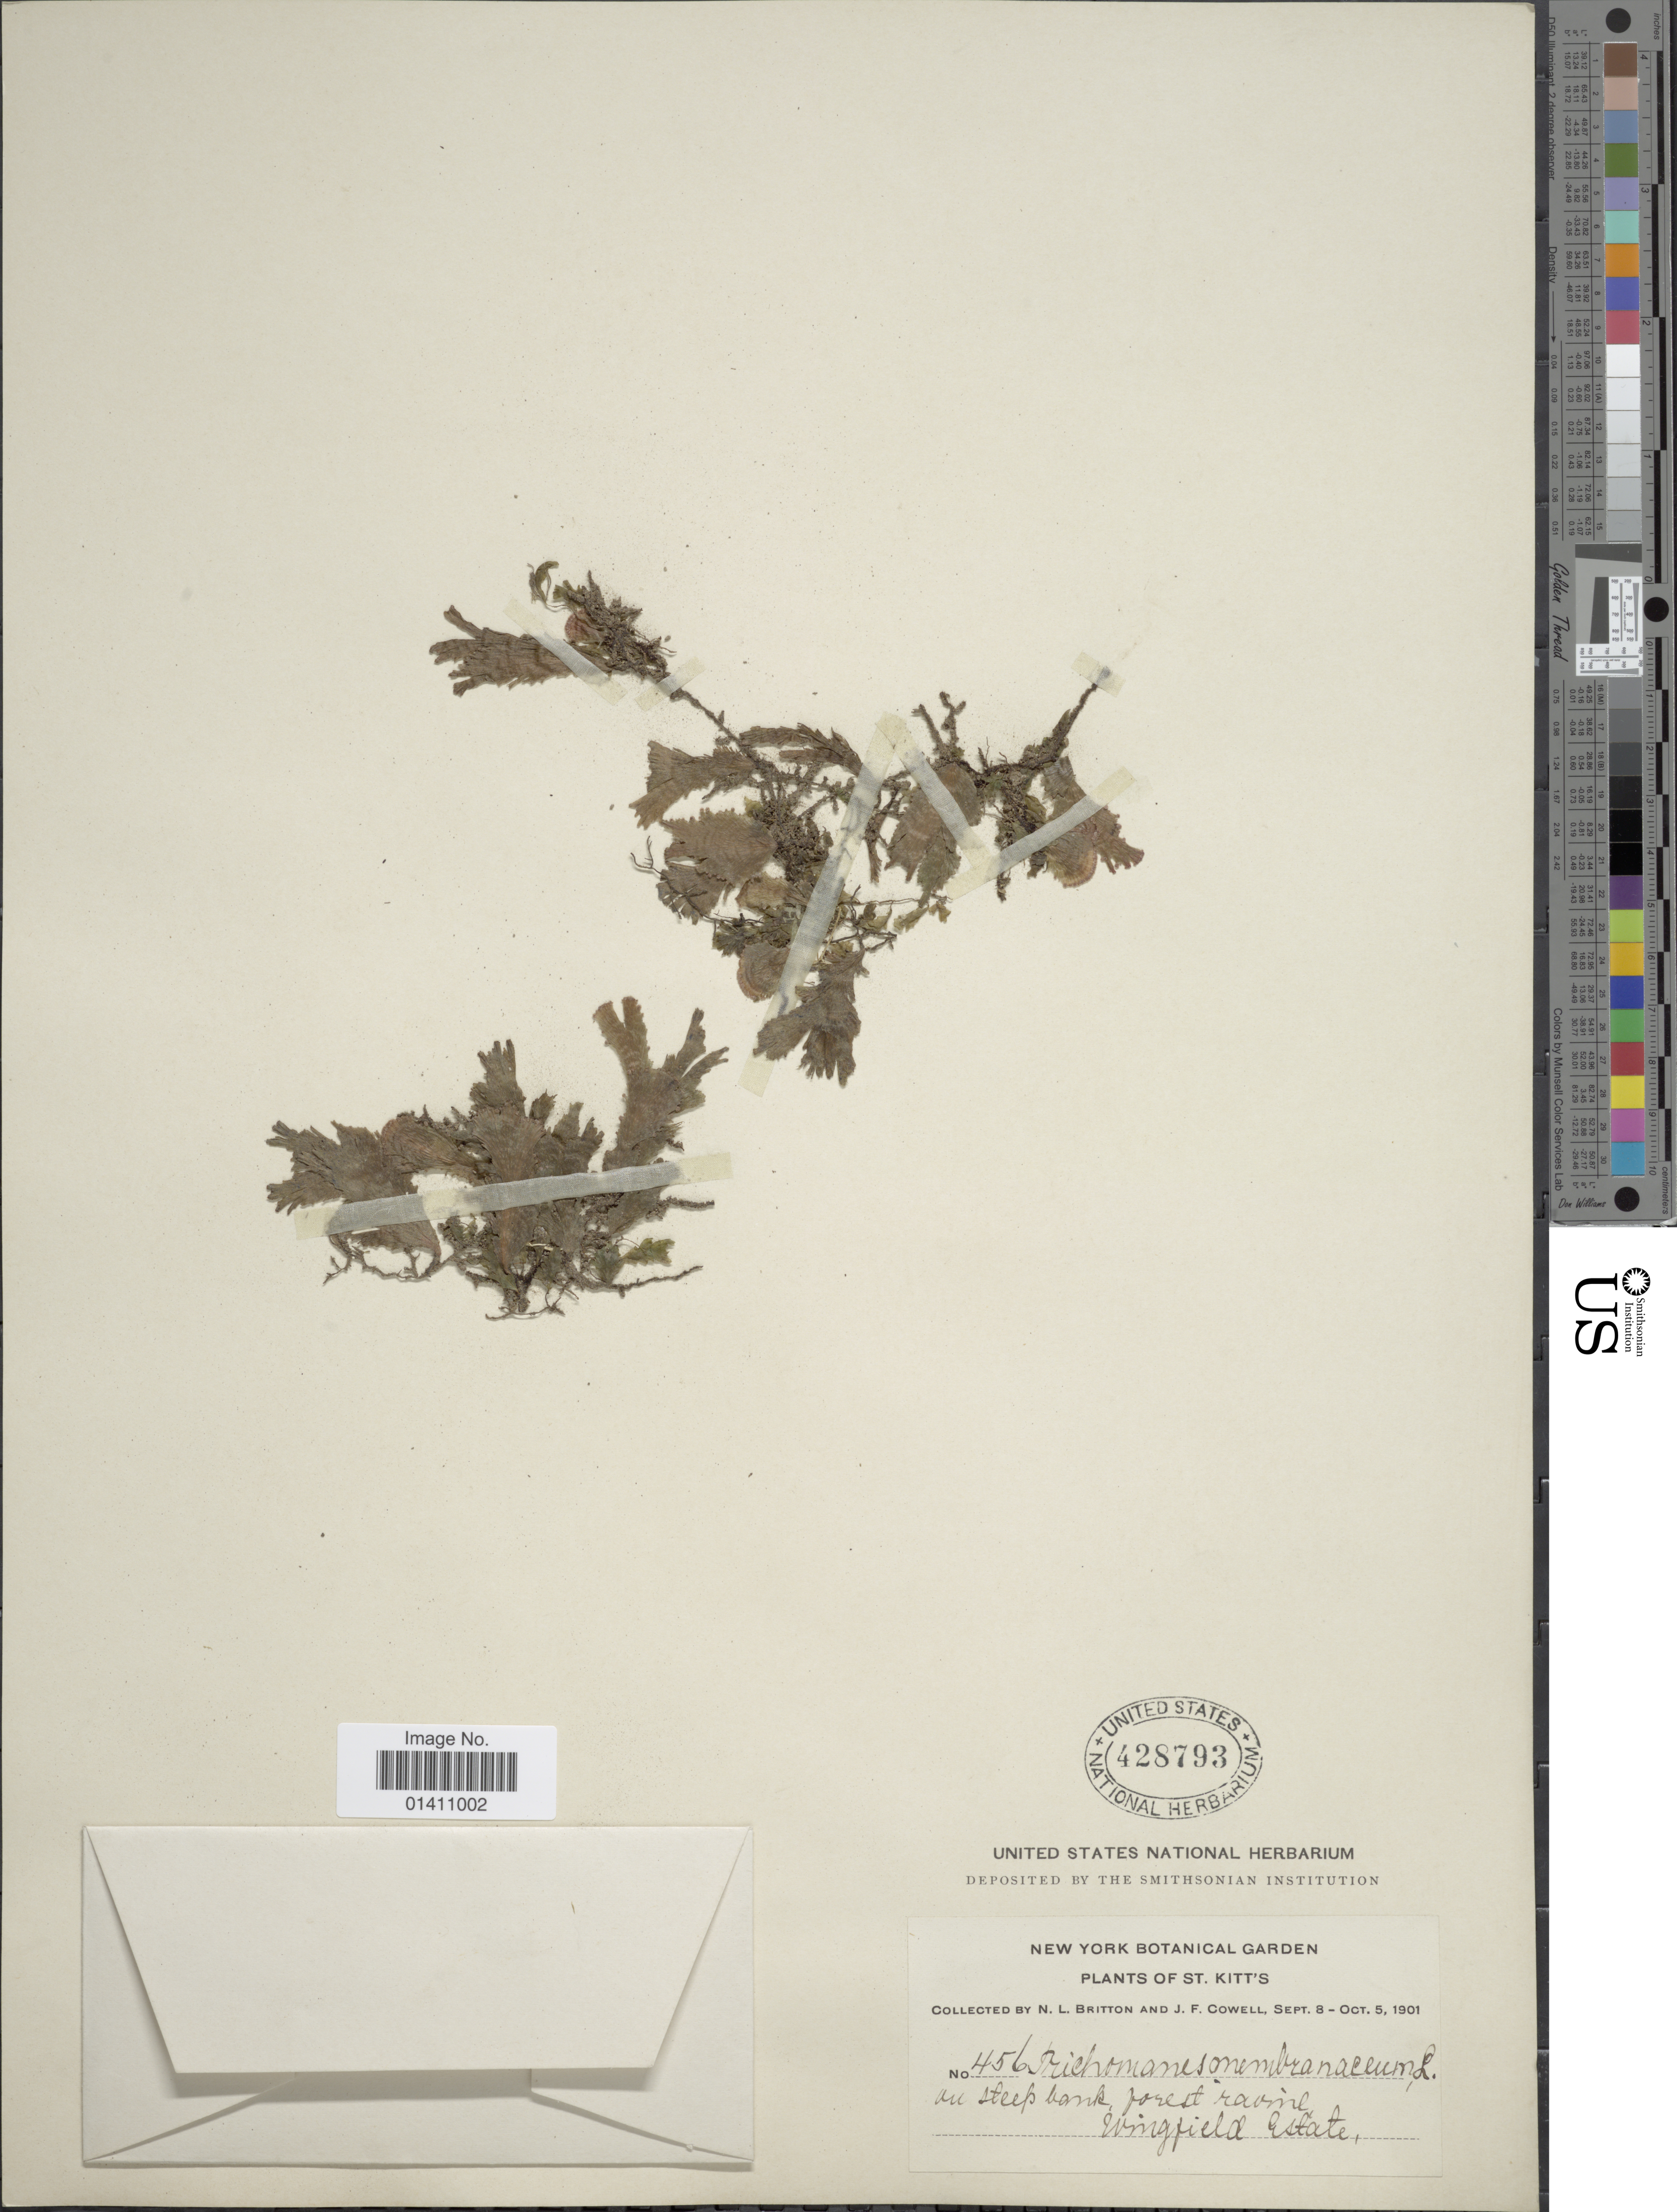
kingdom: Plantae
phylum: Tracheophyta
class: Polypodiopsida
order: Hymenophyllales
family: Hymenophyllaceae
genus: Didymoglossum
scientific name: Didymoglossum membranaceum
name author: (L.) Vareschi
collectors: N. Britton & J. F. Cowell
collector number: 456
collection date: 1901-09-08/1901-10-05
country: St. Christopher-Nevis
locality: St. Kitt's. Wingfield Estate.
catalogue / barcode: US 428793